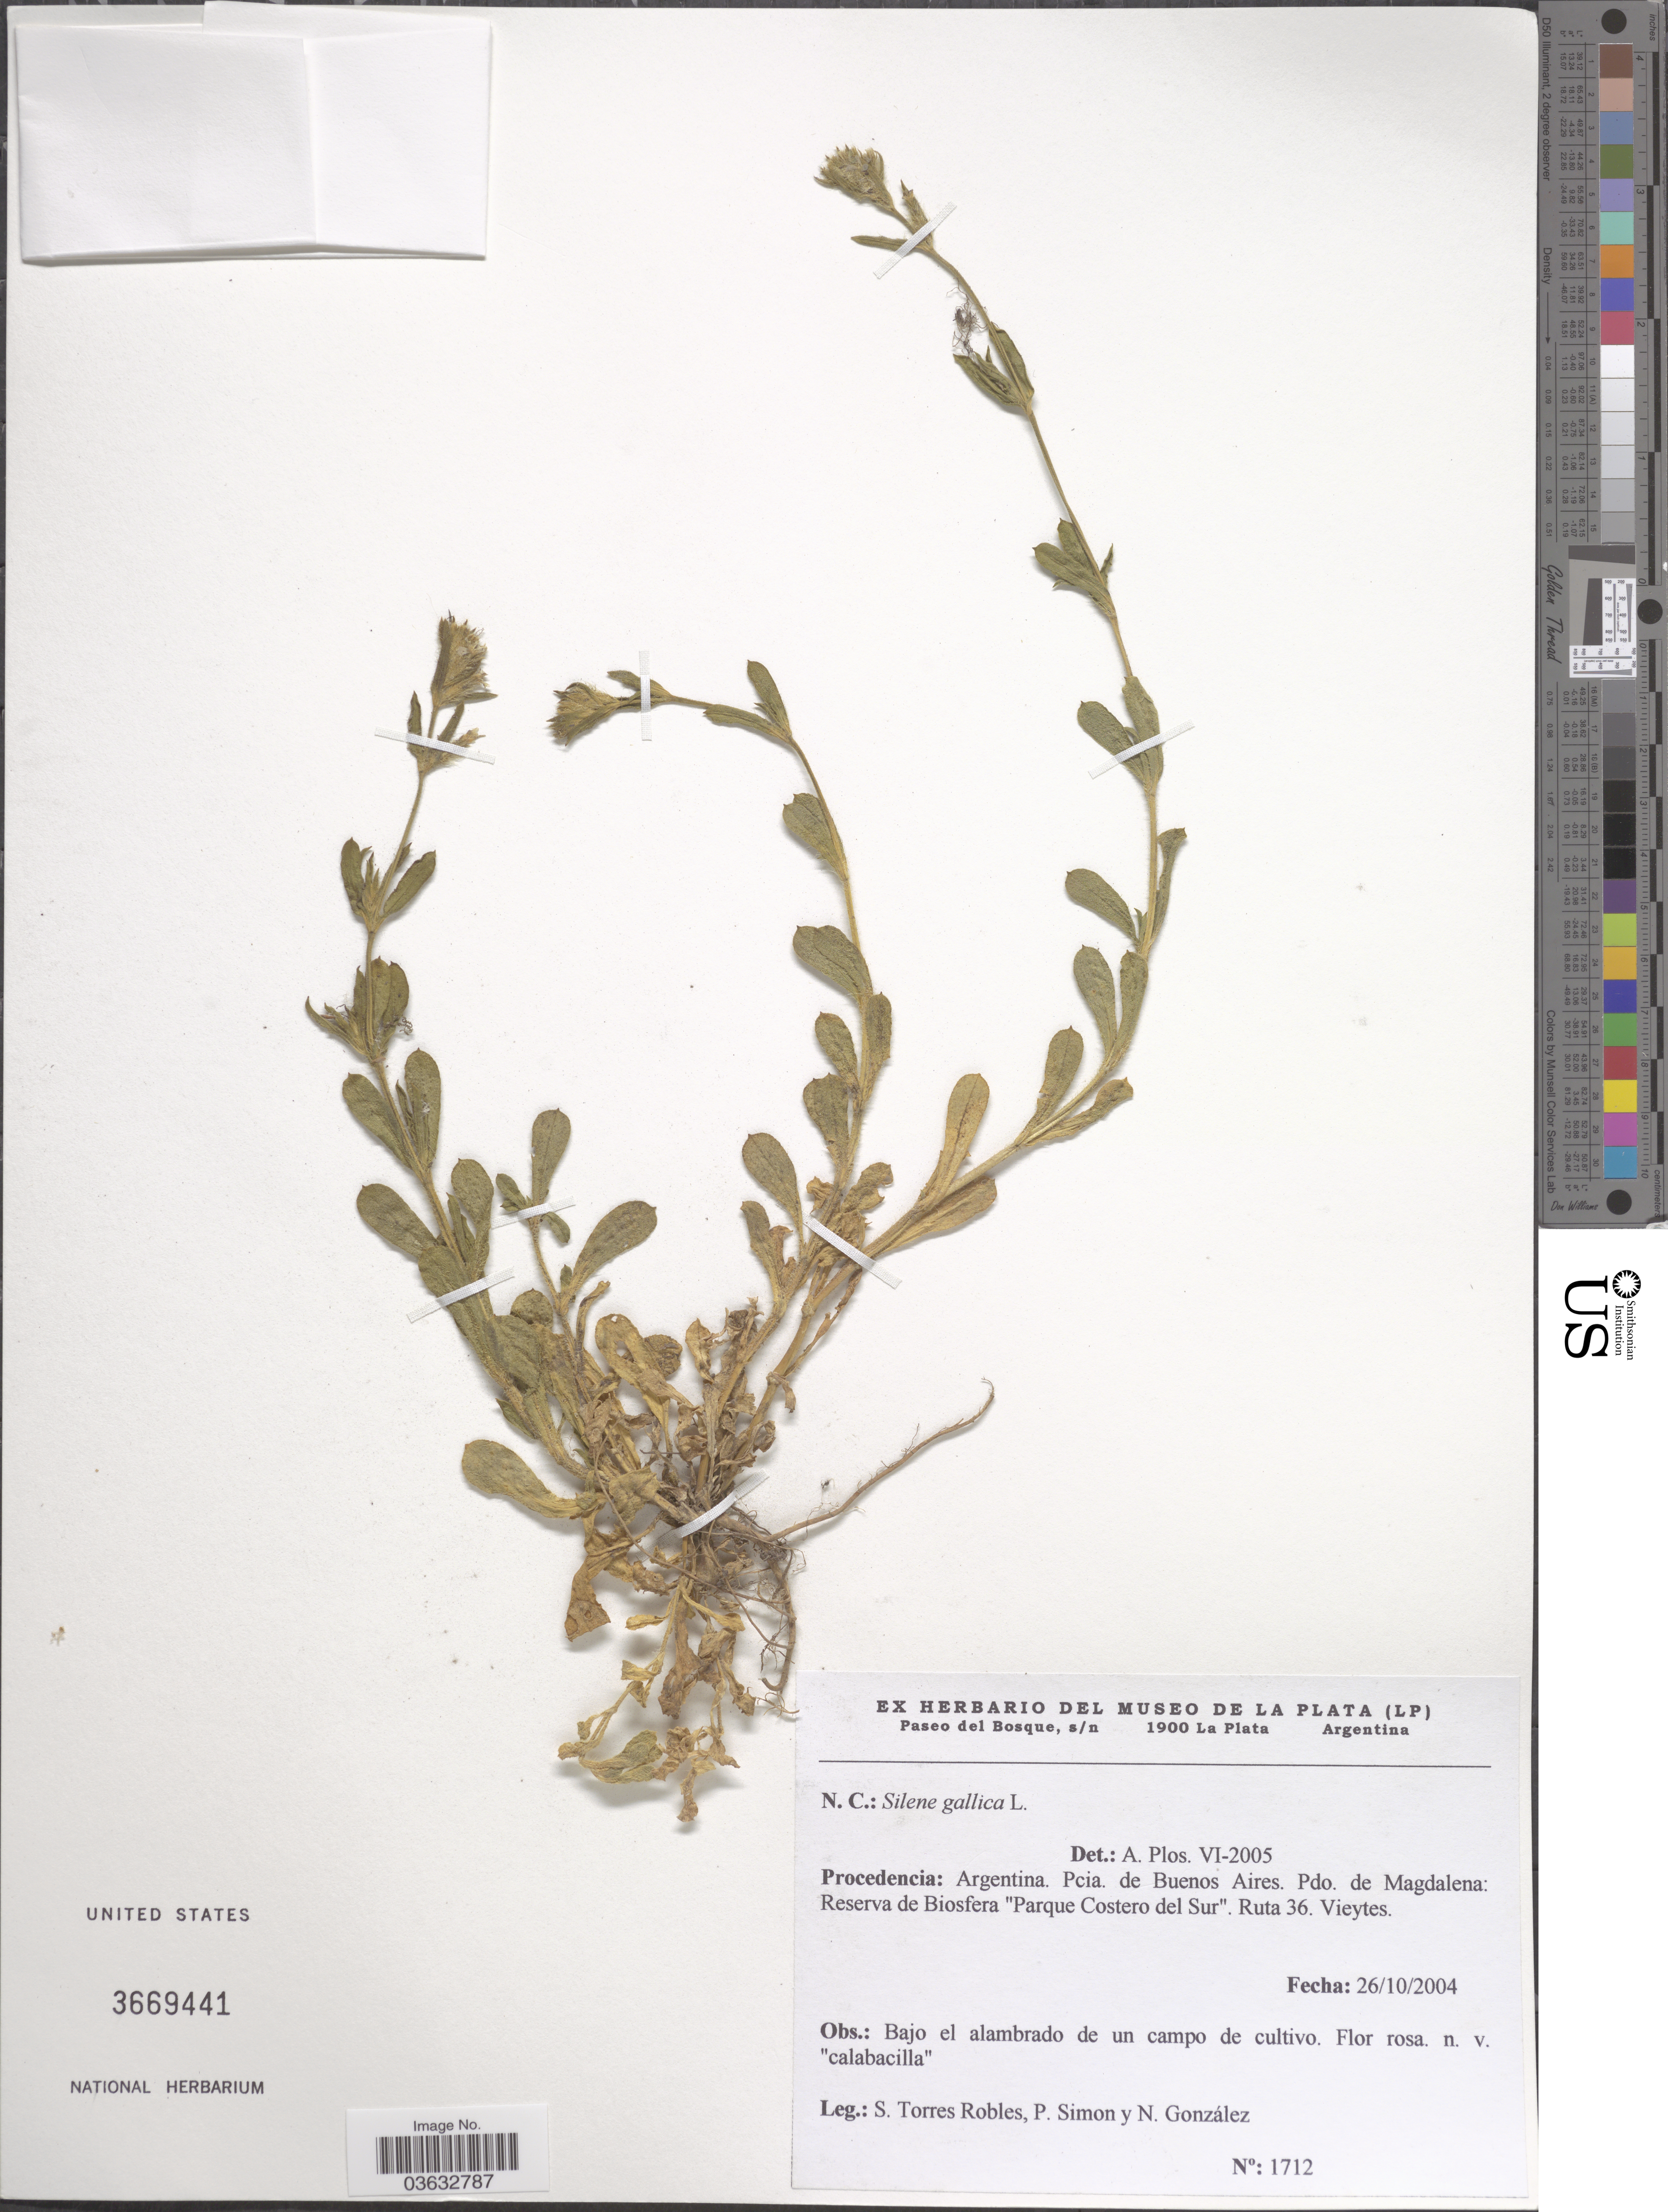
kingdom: Plantae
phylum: Tracheophyta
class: Magnoliopsida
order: Caryophyllales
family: Caryophyllaceae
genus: Silene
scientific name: Silene gallica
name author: L.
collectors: S. Torres Robles, P. Simon & N. Gonzalez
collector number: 1712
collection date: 2004-10-26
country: Argentina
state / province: Buenos Aires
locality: Procedencia: Argentina. Pcia. de Buenos Aires. Pdo. de Magdalena: Reserva de Biosfera "Parque Costero del Sur". Ruta 36. Vieytes.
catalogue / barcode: US 3669441